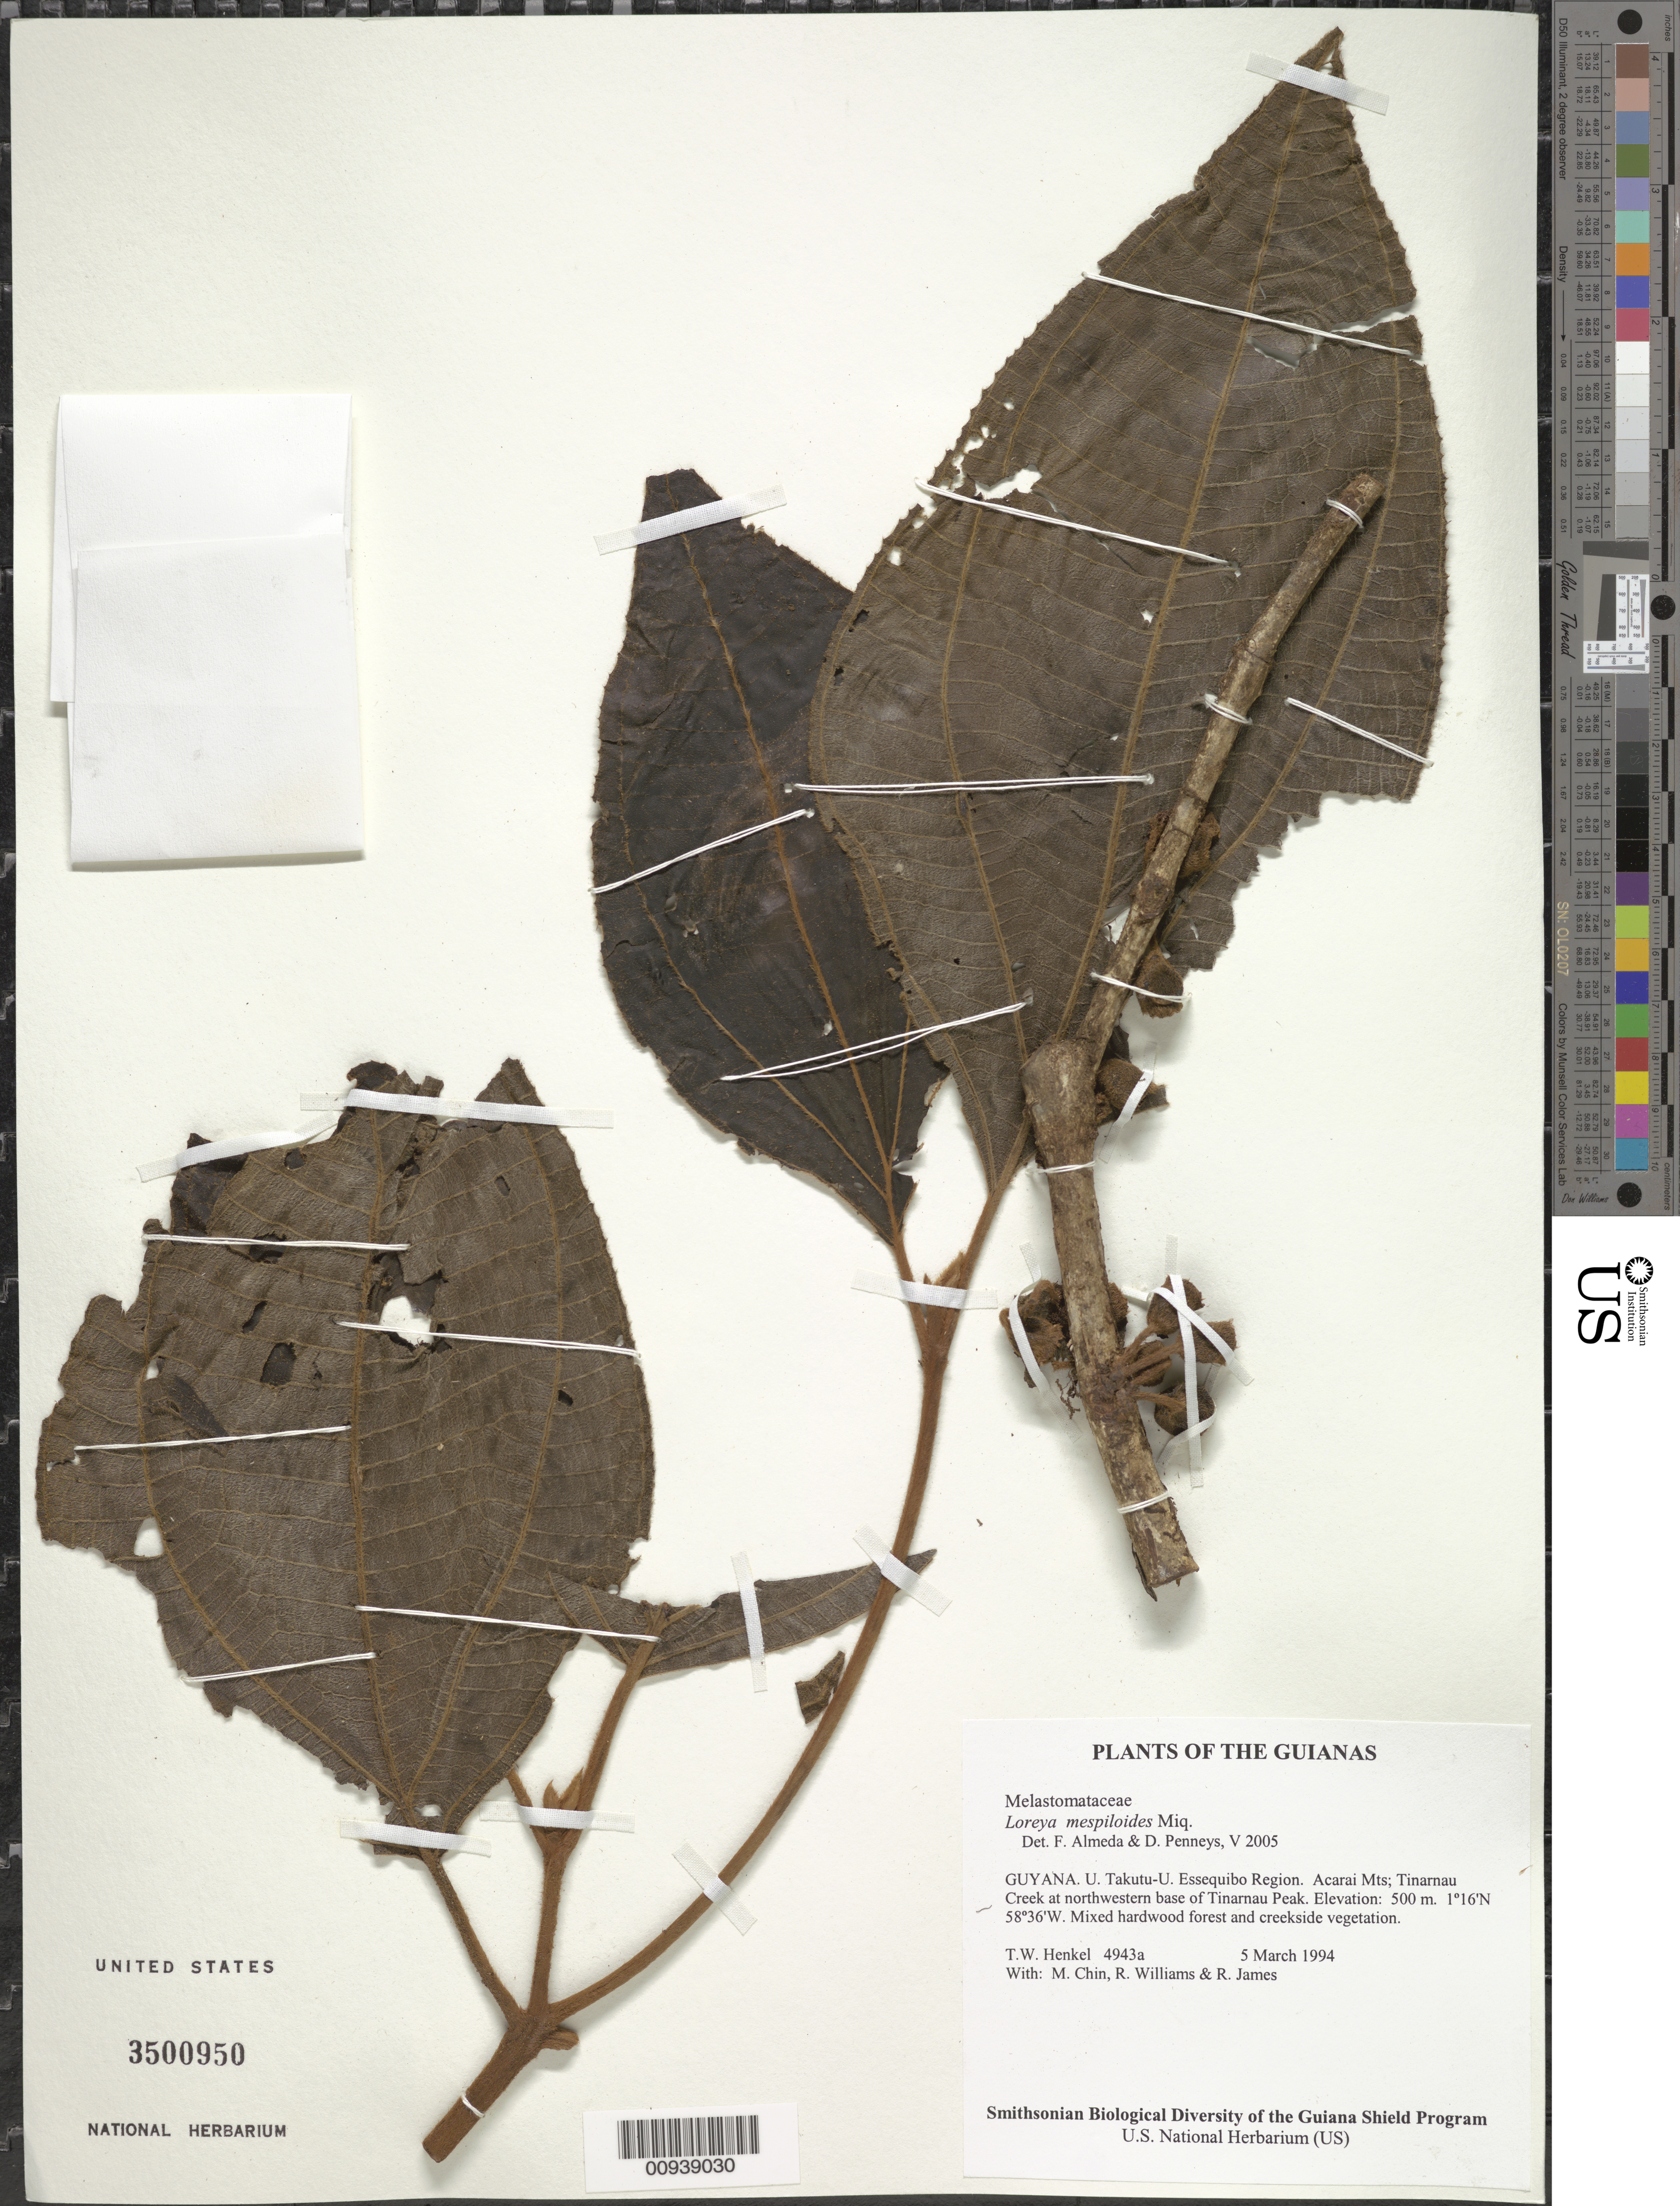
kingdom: Plantae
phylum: Tracheophyta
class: Magnoliopsida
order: Myrtales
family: Melastomataceae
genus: Bellucia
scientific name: Bellucia mespiloides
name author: (Miq.) J.F. Macbr.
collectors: T. Henkel, M. Chin, R. Williams & R. James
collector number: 4943 a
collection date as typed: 5 March 1994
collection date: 1994-03-05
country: Guyana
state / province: U. Takutu-U. Essequibo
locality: Acarai Mts; Tinarnau Creek at northwestern base of Tinarnau Peak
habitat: Mixed hardwood forest and creekside vegetation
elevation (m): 500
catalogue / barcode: US 3500950